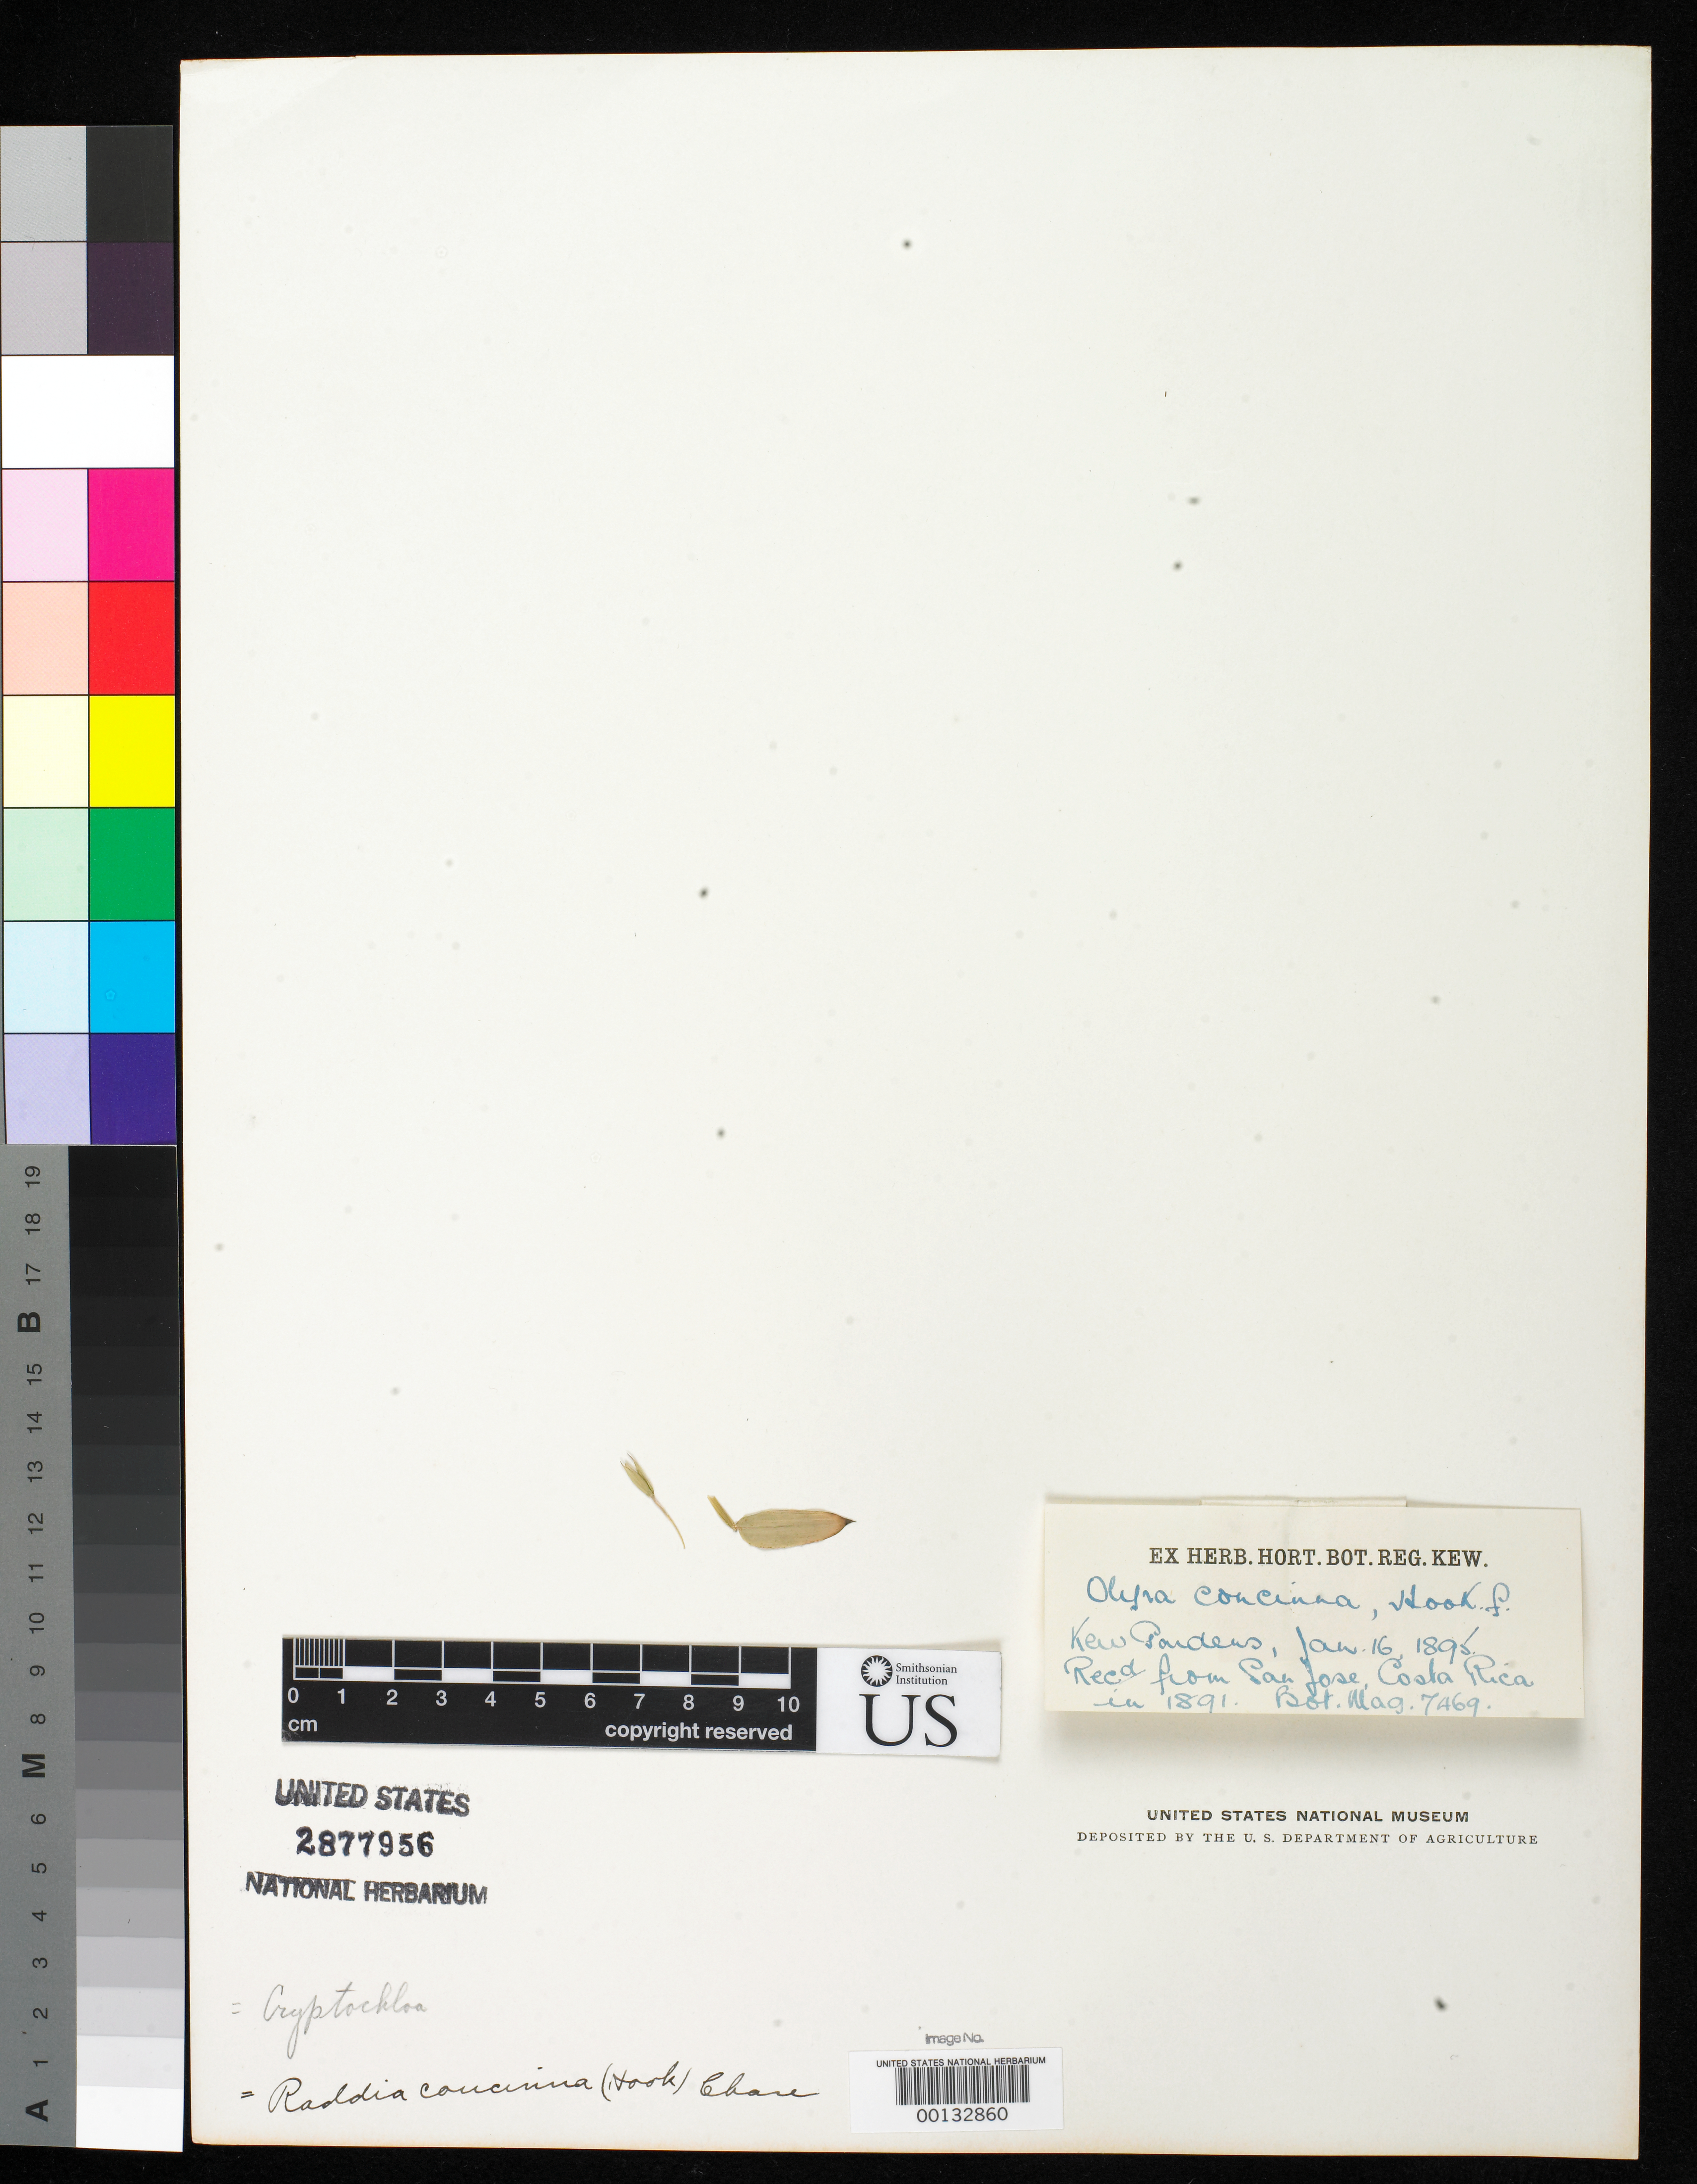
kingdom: Plantae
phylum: Tracheophyta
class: Liliopsida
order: Poales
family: Poaceae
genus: Olyra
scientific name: Olyra concinna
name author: Hook. f.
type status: Type Fragment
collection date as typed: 1891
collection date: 1891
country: Costa Rica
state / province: San José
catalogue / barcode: US 2877956